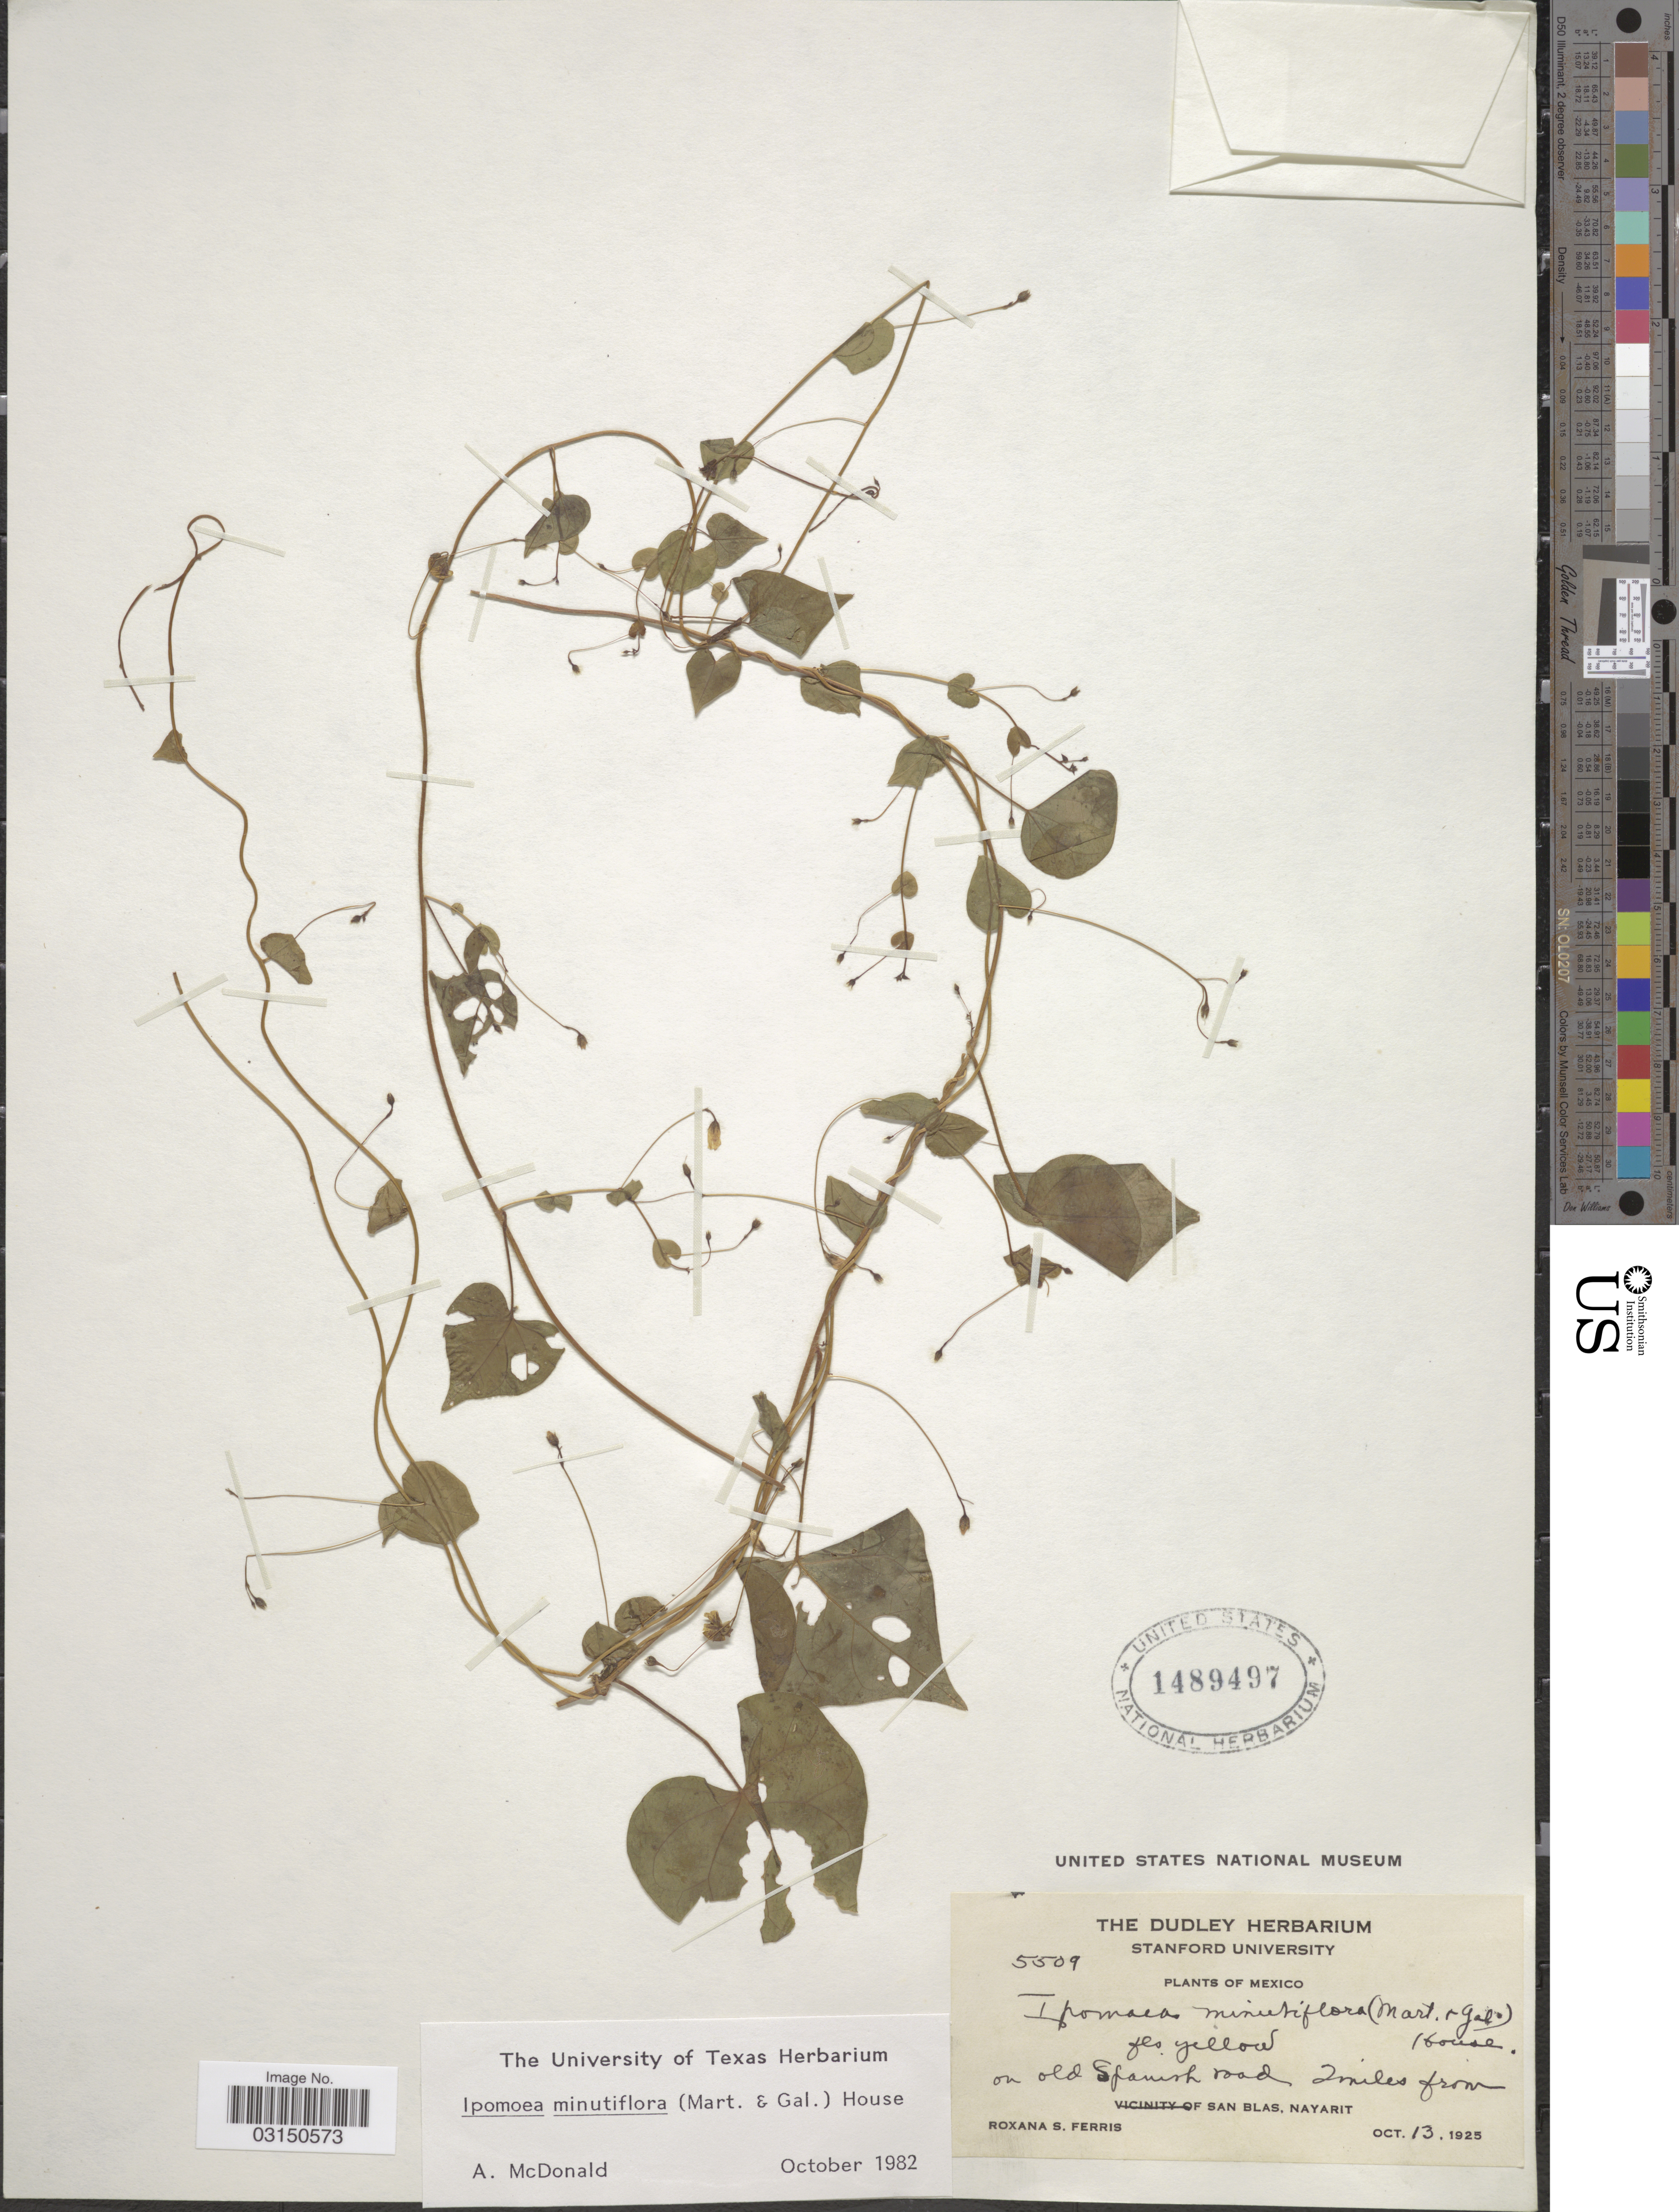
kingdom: Plantae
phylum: Tracheophyta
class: Magnoliopsida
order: Solanales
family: Convolvulaceae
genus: Ipomoea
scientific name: Ipomoea minutiflora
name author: (M. Martens) House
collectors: R. S. Ferris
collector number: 5509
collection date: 1925-10-13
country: Mexico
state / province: Nayarit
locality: On old Spanish road, 2 miles from San Blas.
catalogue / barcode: US 1489497